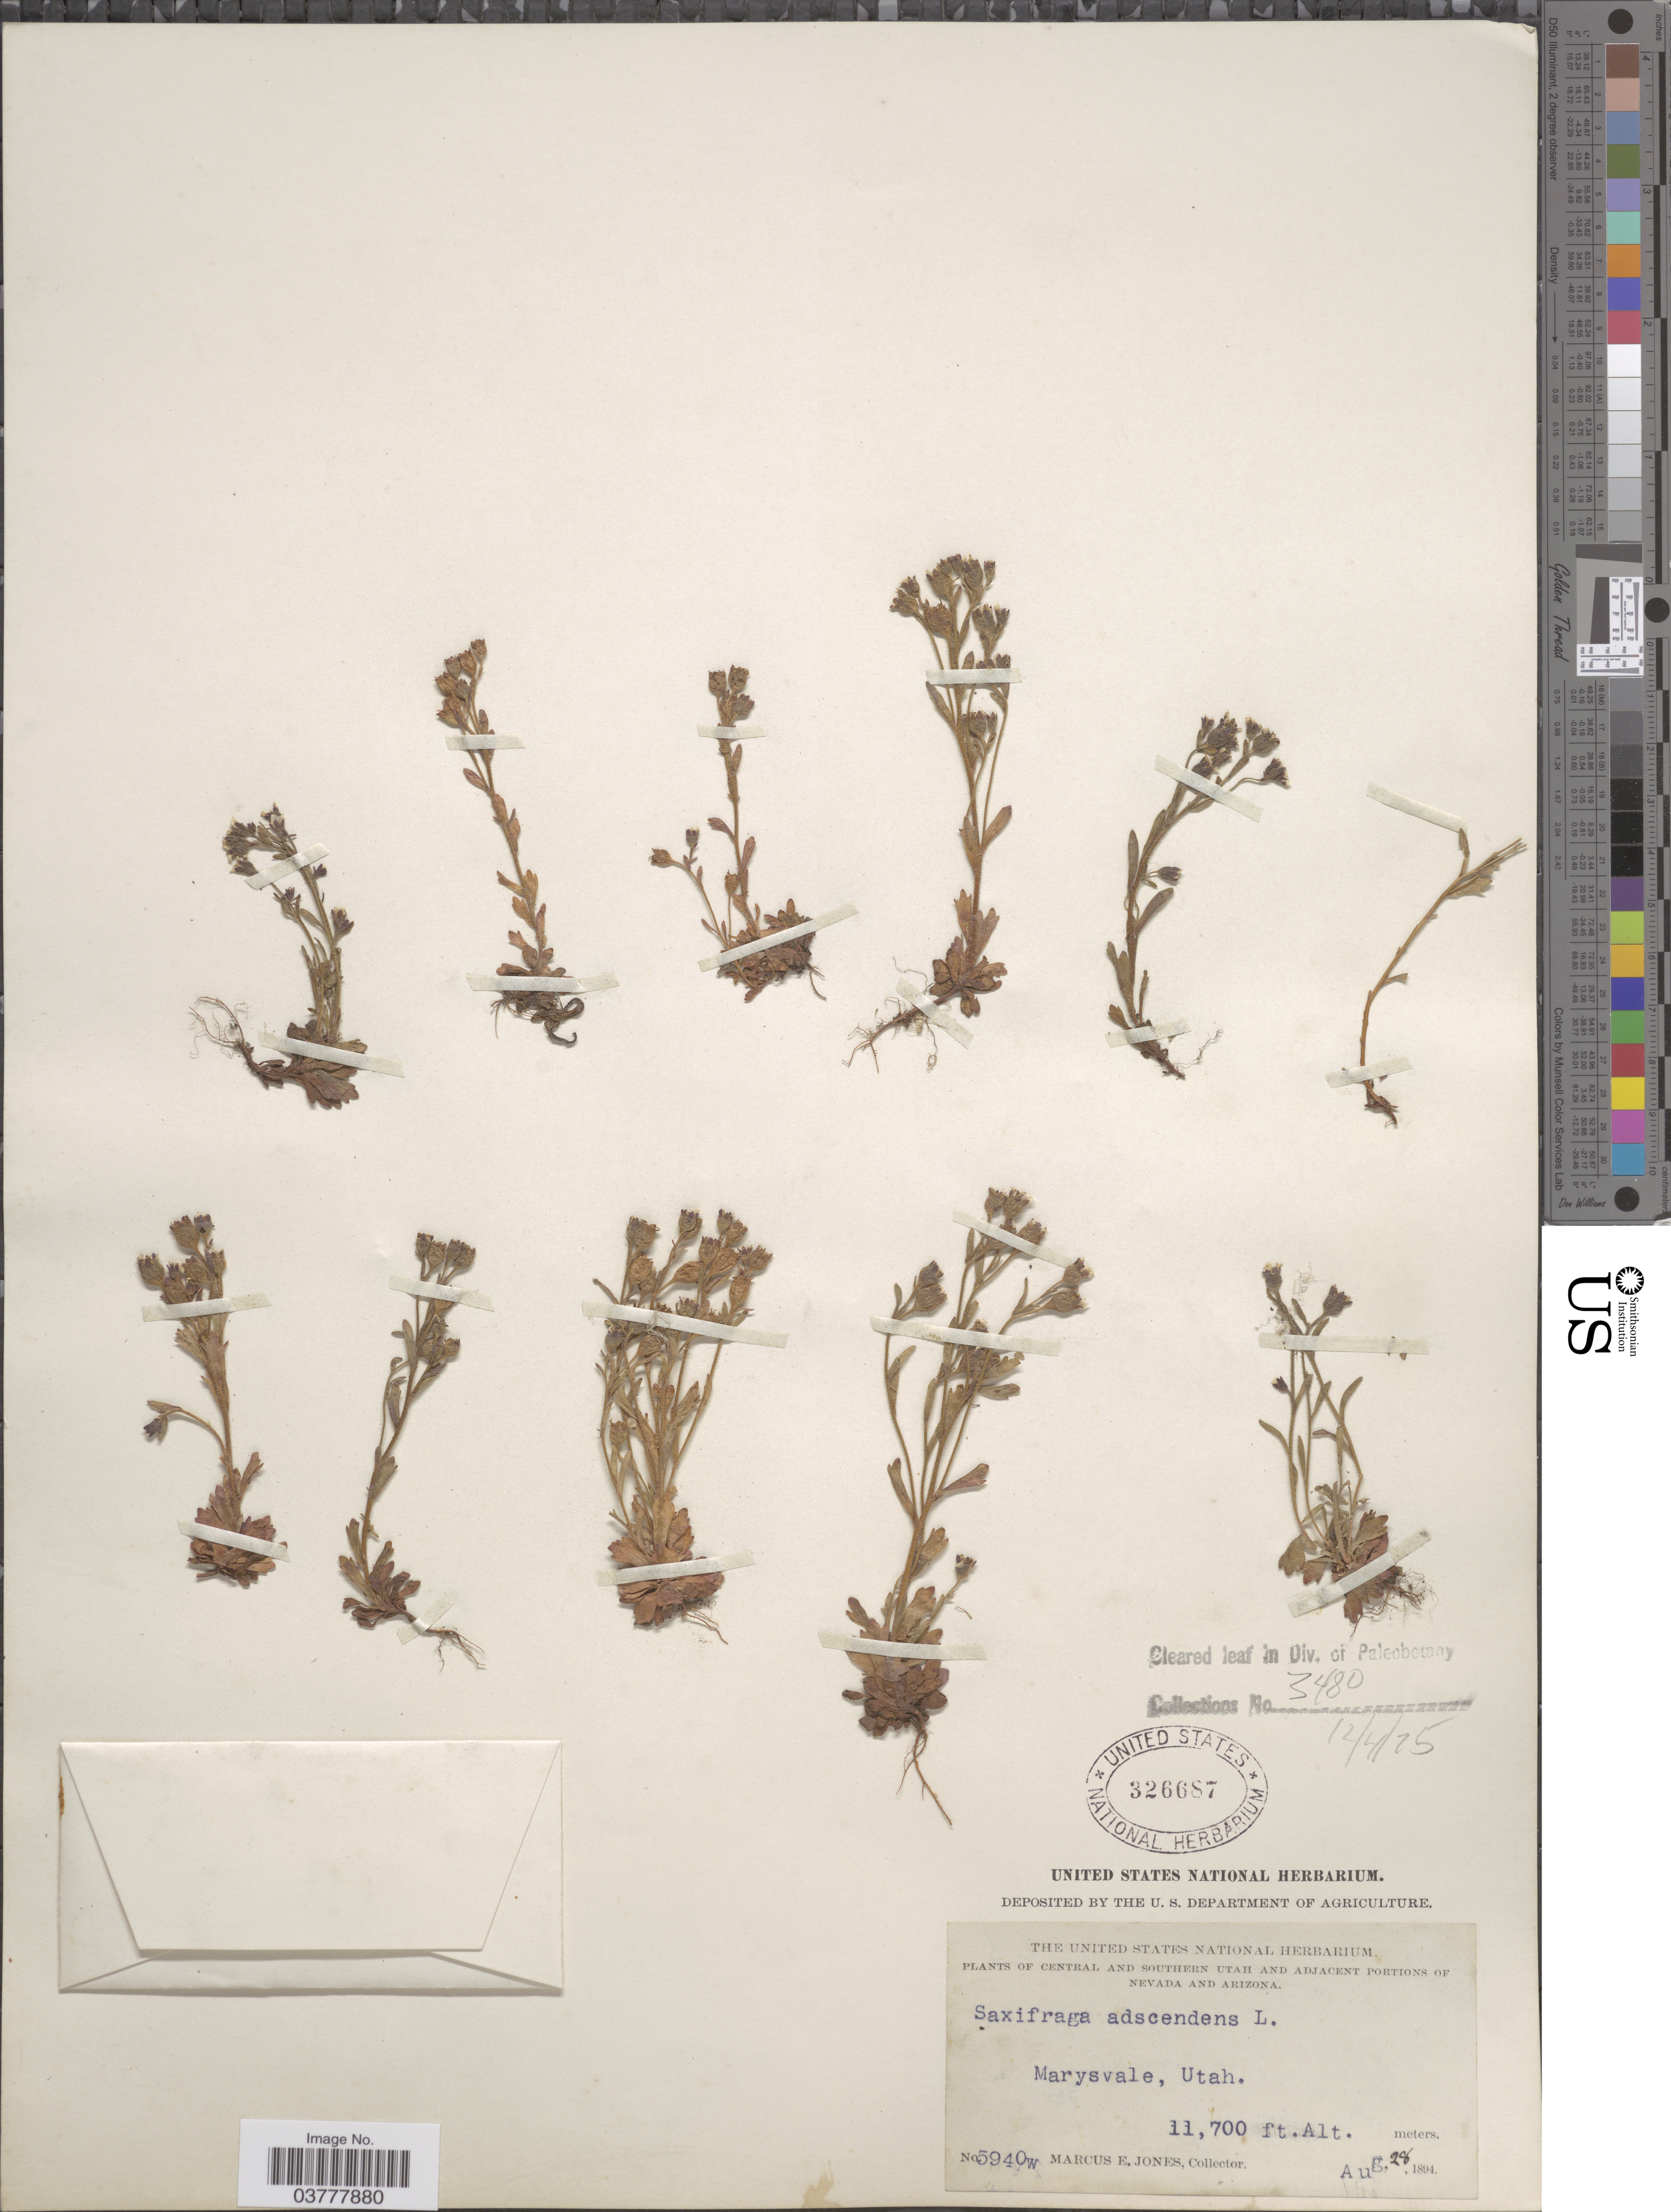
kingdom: Plantae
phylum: Tracheophyta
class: Magnoliopsida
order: Saxifragales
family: Saxifragaceae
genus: Saxifraga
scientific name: Saxifraga adscendens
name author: L.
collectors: M. E. Jones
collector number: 5940W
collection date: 1894-08-28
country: United States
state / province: Utah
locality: Central and Southern Utah. Marysvale.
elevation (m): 3566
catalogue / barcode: US 326687